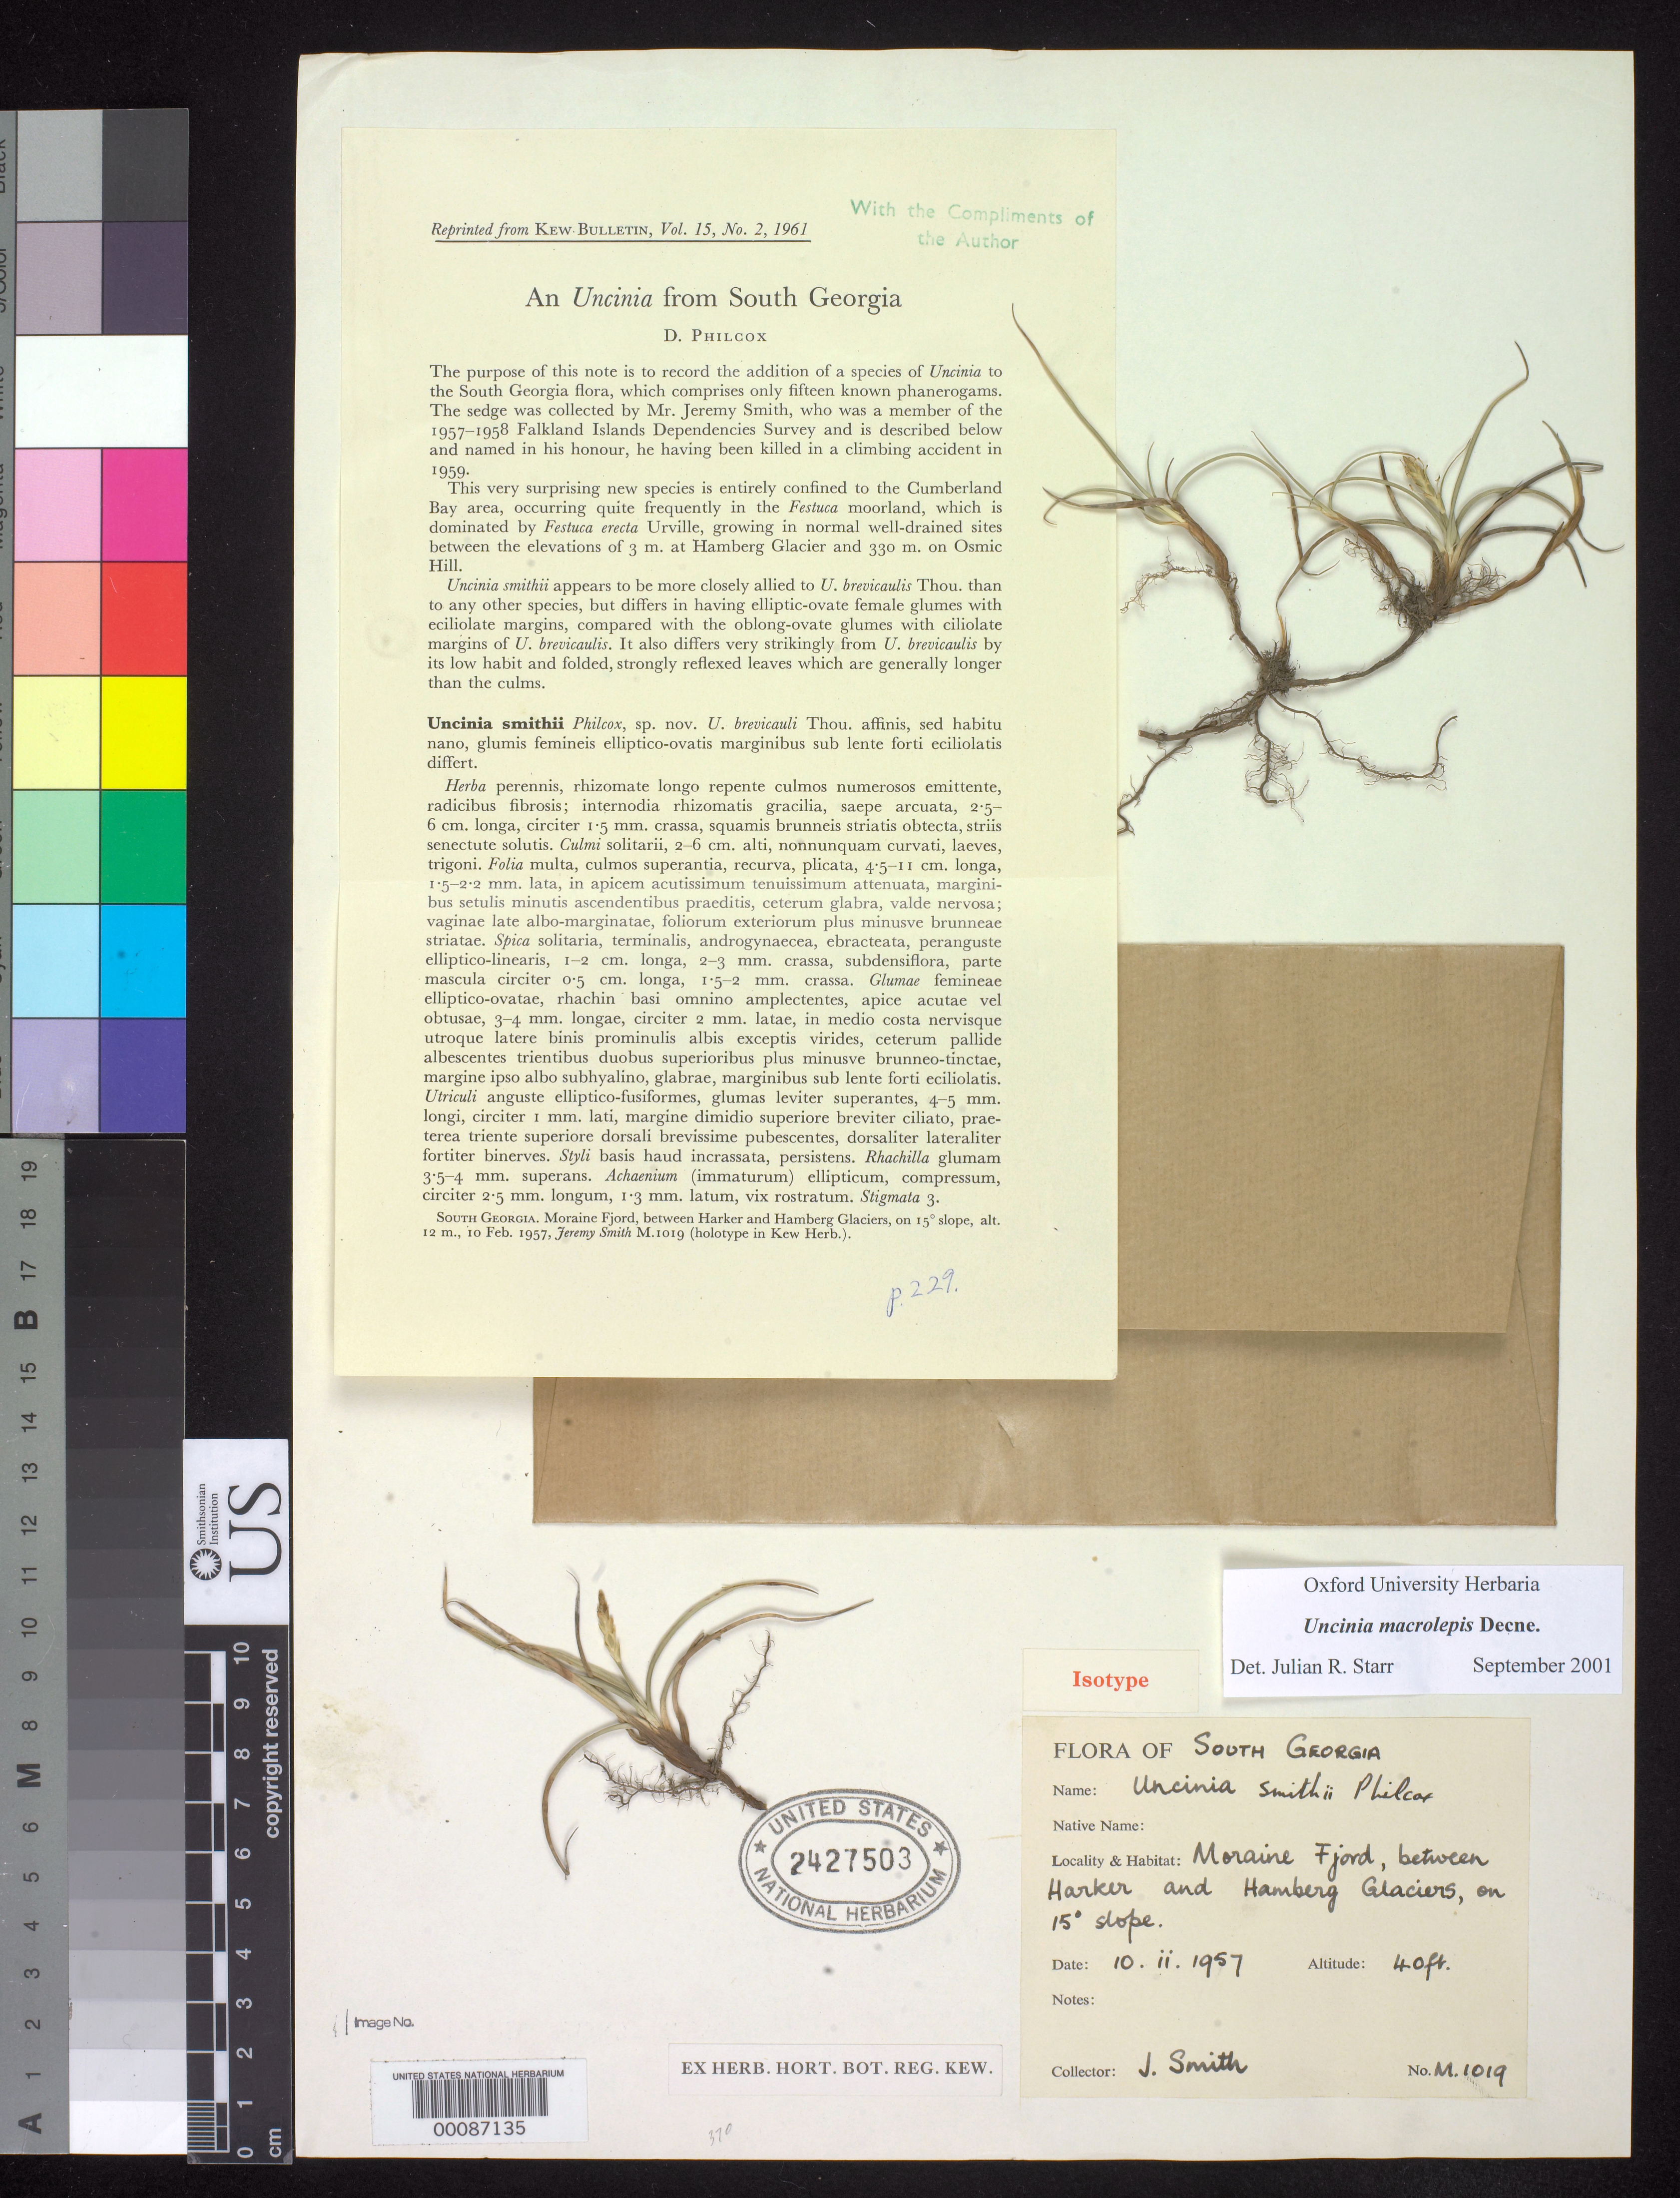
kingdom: Plantae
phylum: Tracheophyta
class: Liliopsida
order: Poales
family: Cyperaceae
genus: Uncinia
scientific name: Uncinia smithii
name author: Philcox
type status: Isotype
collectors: J. Smith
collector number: M 1019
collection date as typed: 10 Feb 1957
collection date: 1957-02-10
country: Falkland Islands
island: South Georgia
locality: Maraine Fjord, Harker-Hamburg Glaciers.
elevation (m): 12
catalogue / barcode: US 2427503